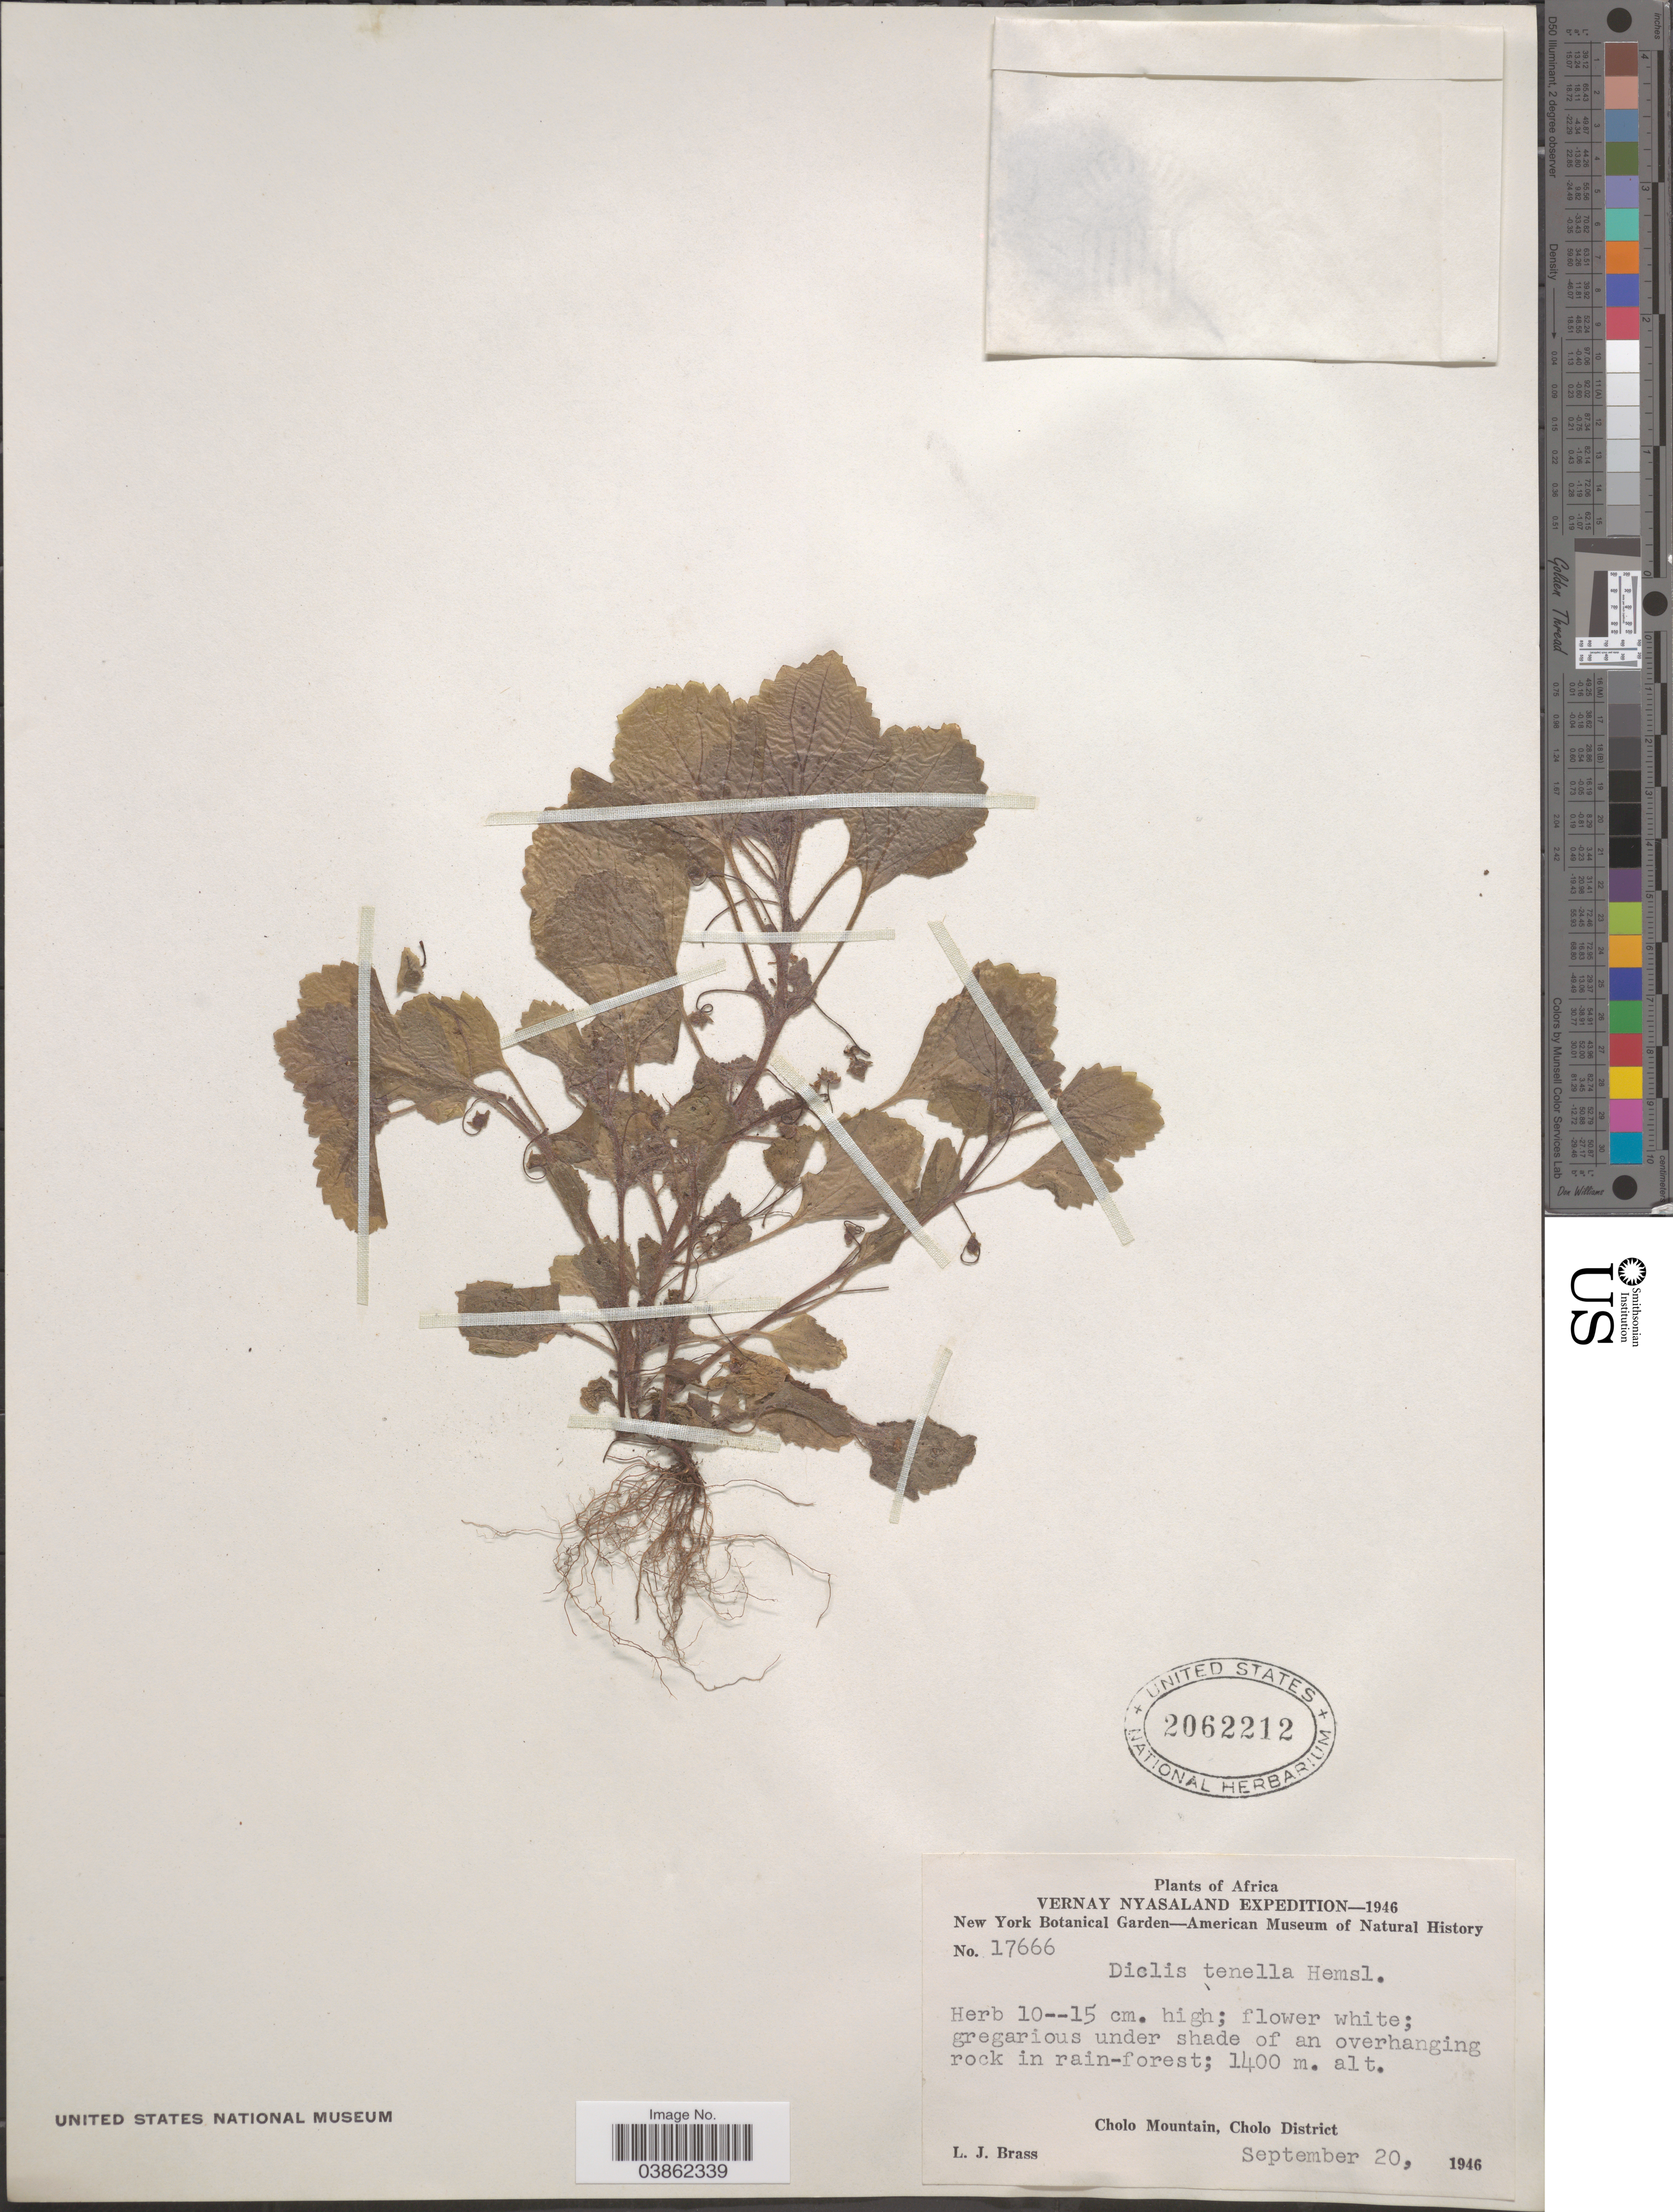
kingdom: Plantae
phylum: Tracheophyta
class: Magnoliopsida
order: Lamiales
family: Scrophulariaceae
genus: Diclis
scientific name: Diclis tenella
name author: Hemsl.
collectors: L. J. Brass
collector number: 17666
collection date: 1946-09-20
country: Malawi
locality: Vernay Nyasaland. Cholo Mountain, Cholo District.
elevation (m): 1400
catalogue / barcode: US 2062212